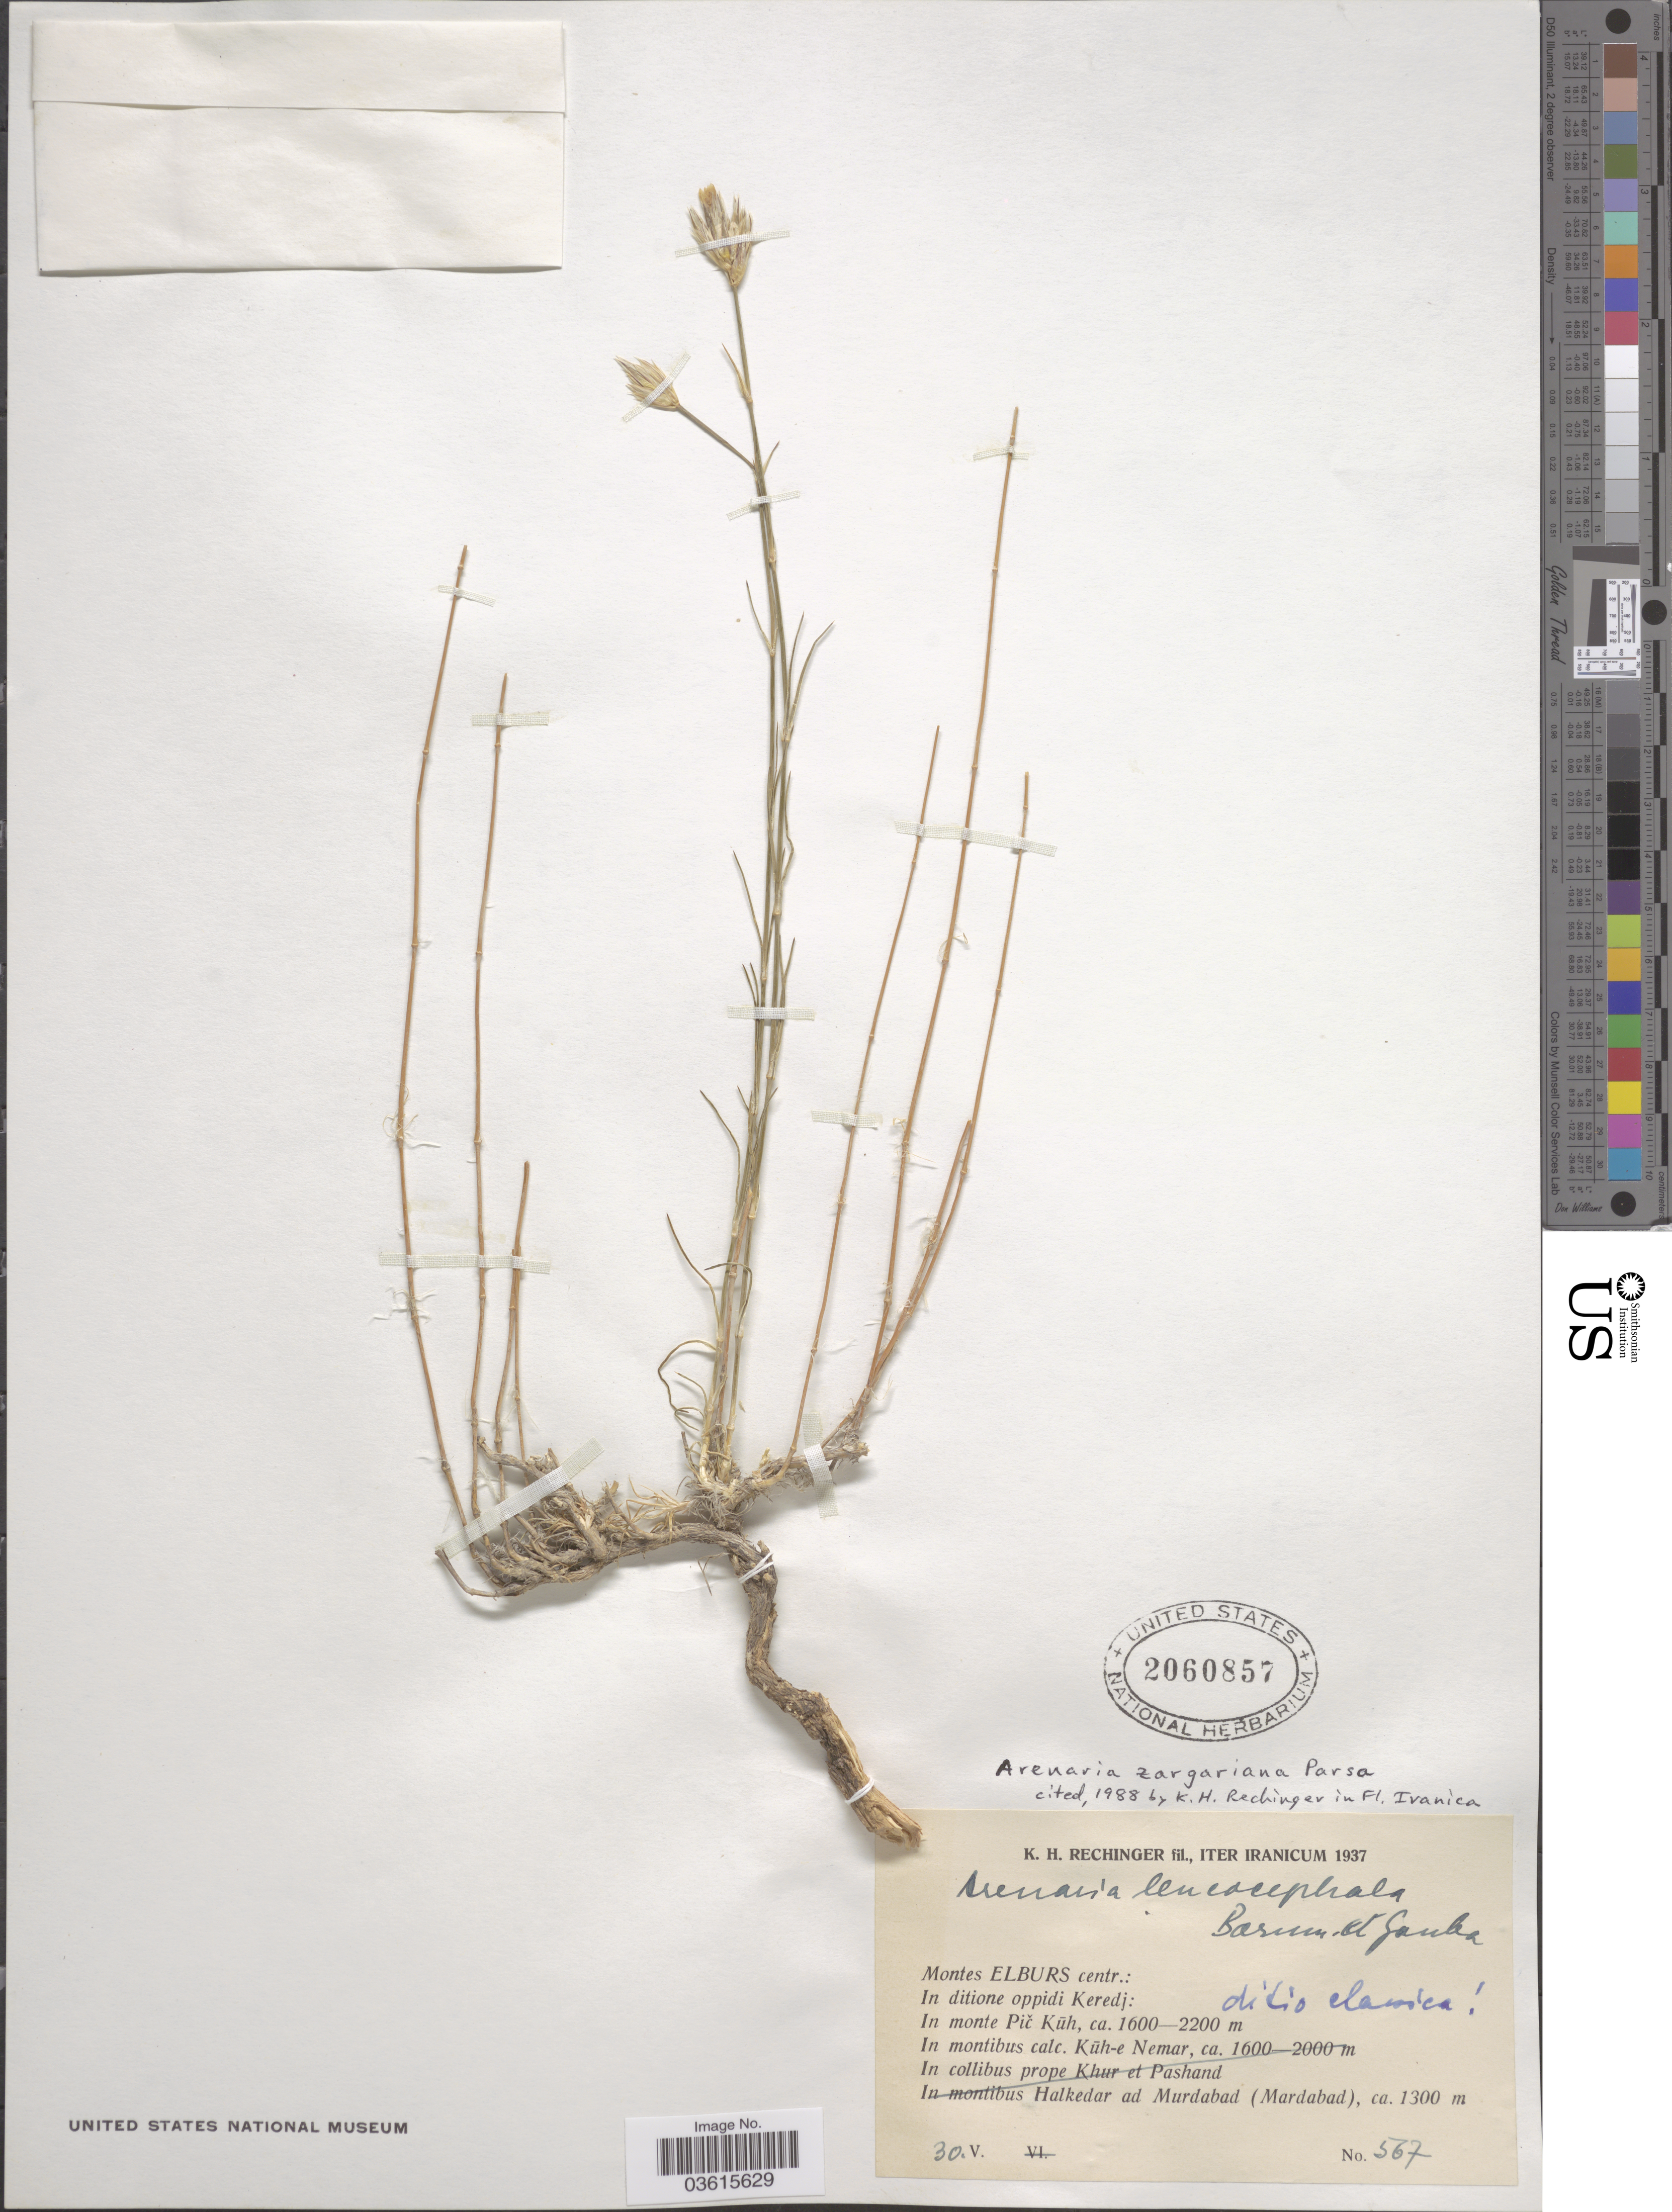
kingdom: Plantae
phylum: Tracheophyta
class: Magnoliopsida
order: Caryophyllales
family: Caryophyllaceae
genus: Eremogone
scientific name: Eremogone zargariana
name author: (Parsa) Holub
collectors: K. H. Rechinger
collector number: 567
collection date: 1937-05-30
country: Iran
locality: Montes Elburs centr.: In ditione oppidi Keredj: In monte Pič Kūh.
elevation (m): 1600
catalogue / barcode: US 2060857